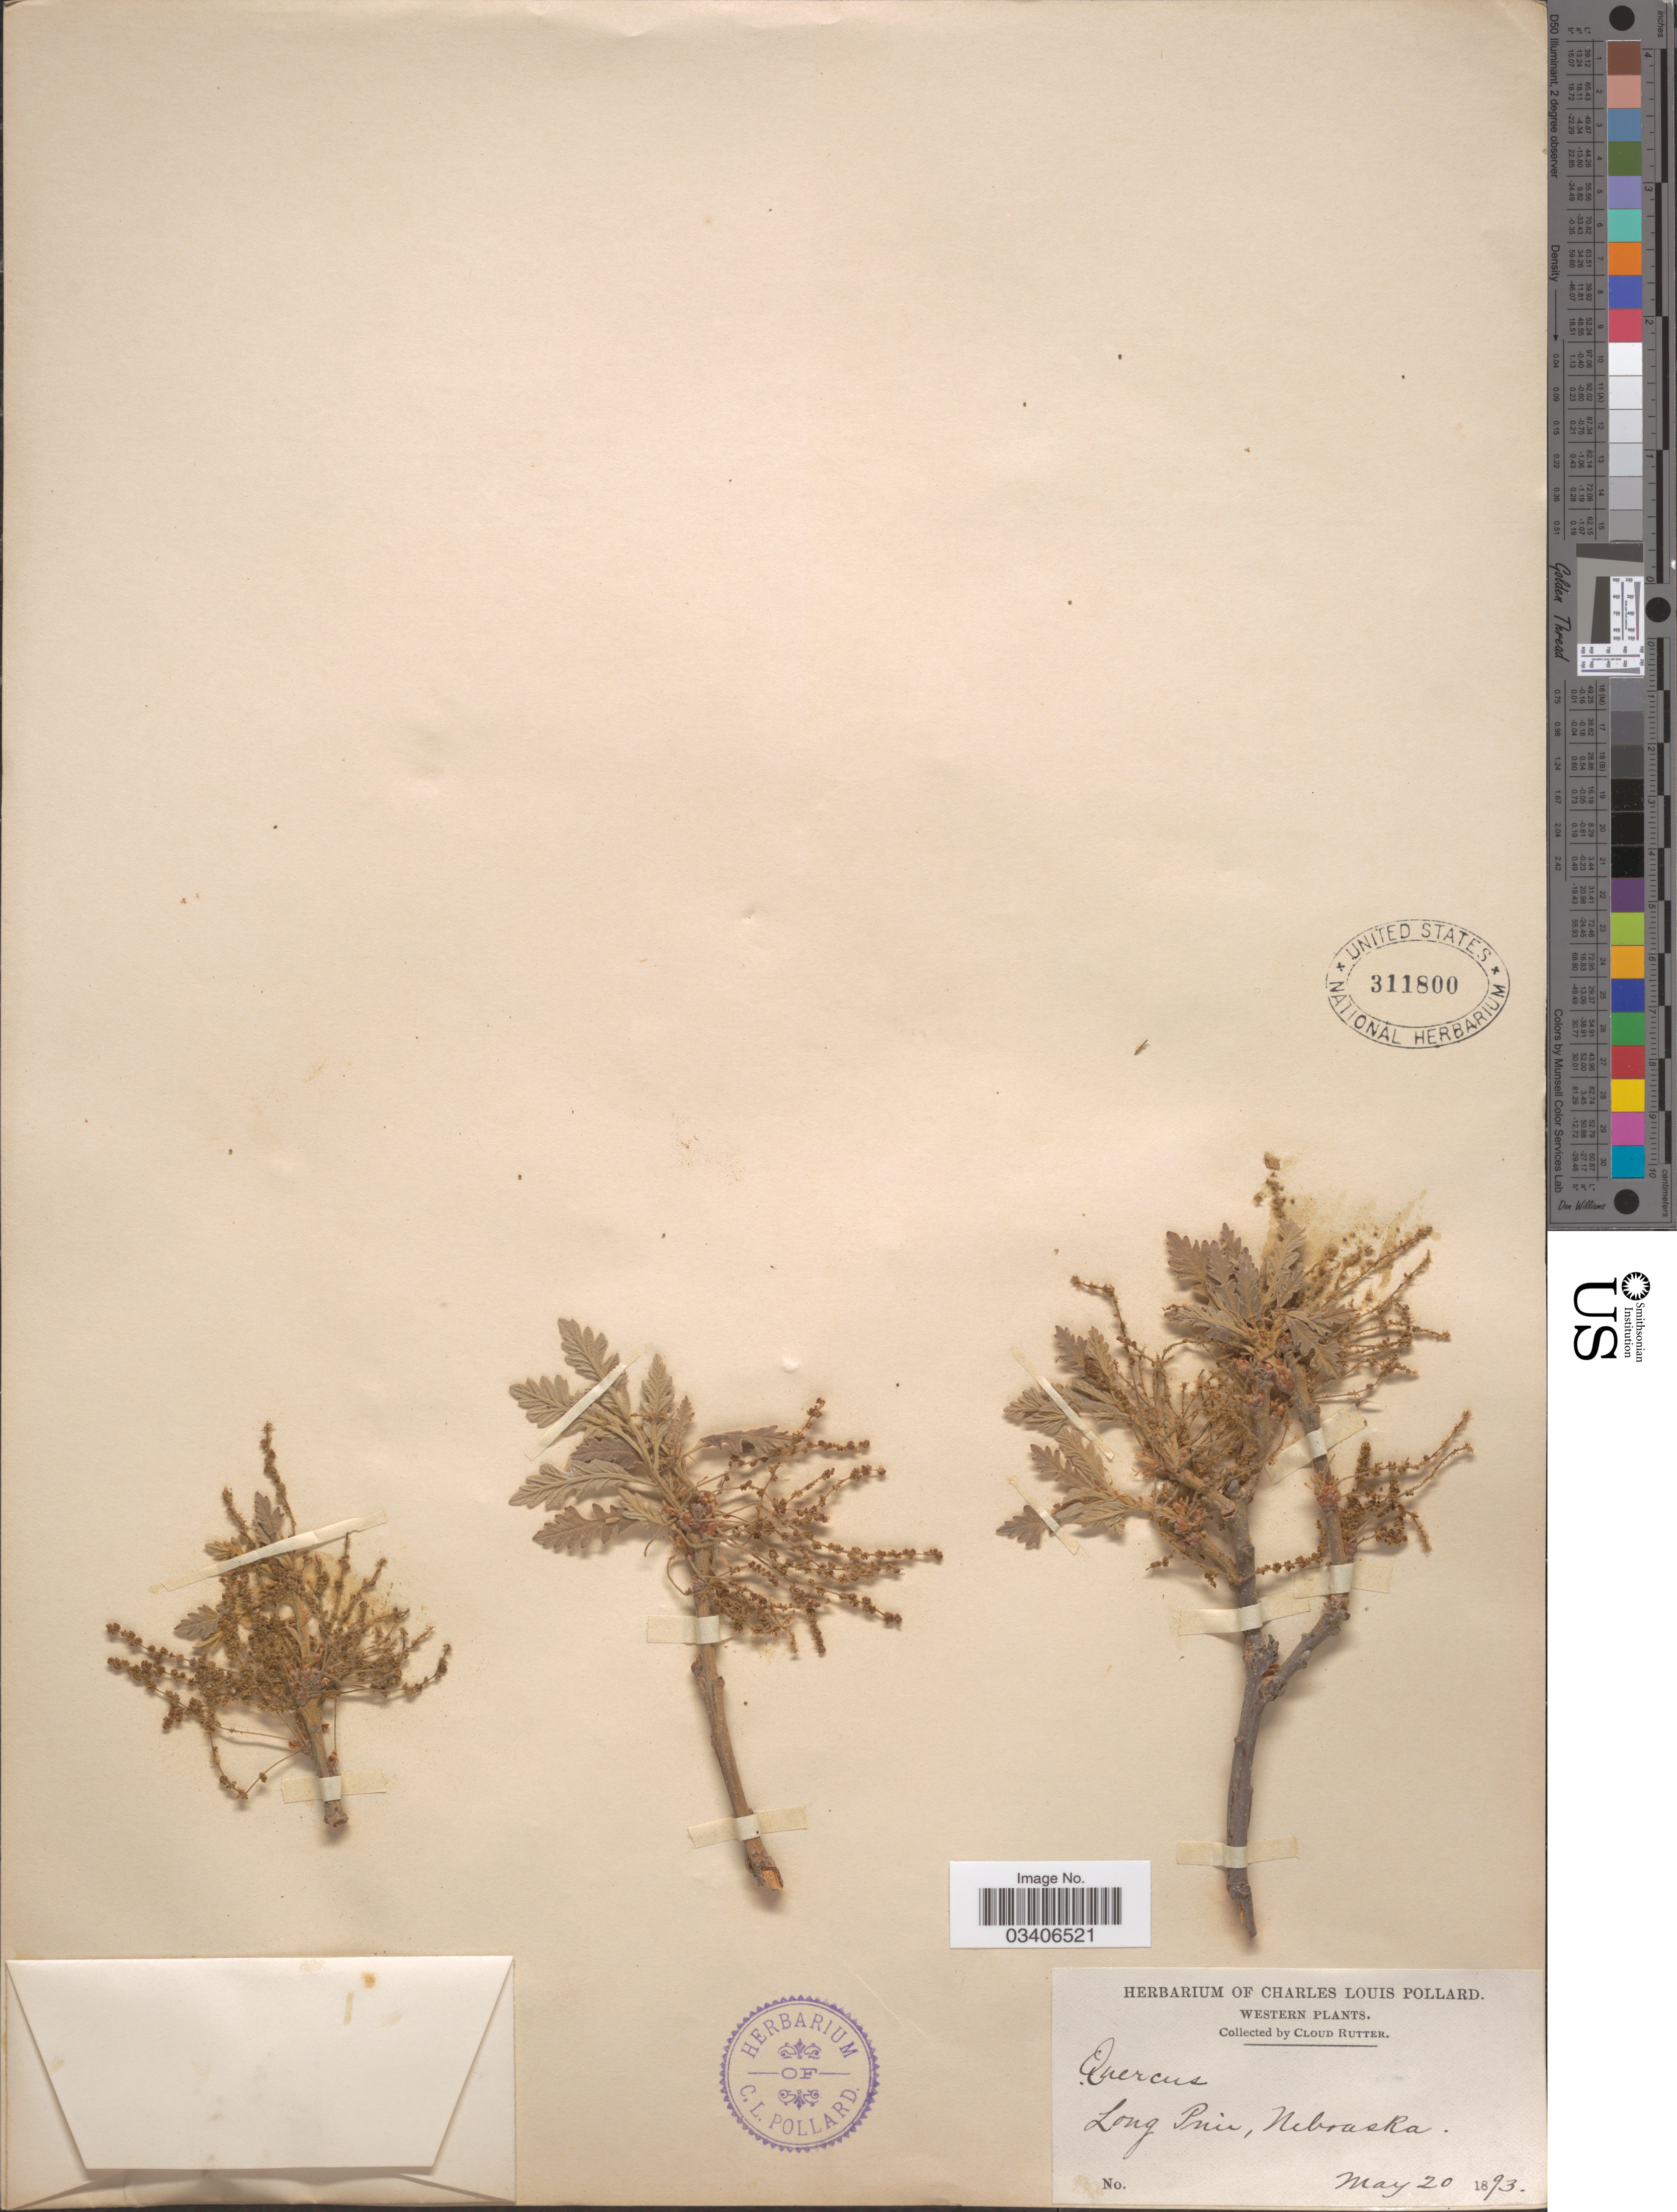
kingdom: Plantae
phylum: Tracheophyta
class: Magnoliopsida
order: Fagales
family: Fagaceae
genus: Quercus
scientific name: Quercus macrocarpa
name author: Michx.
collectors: C. Rutter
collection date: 1893-05-20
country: United States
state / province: Nebraska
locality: Western. Long Pine.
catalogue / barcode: US 311800